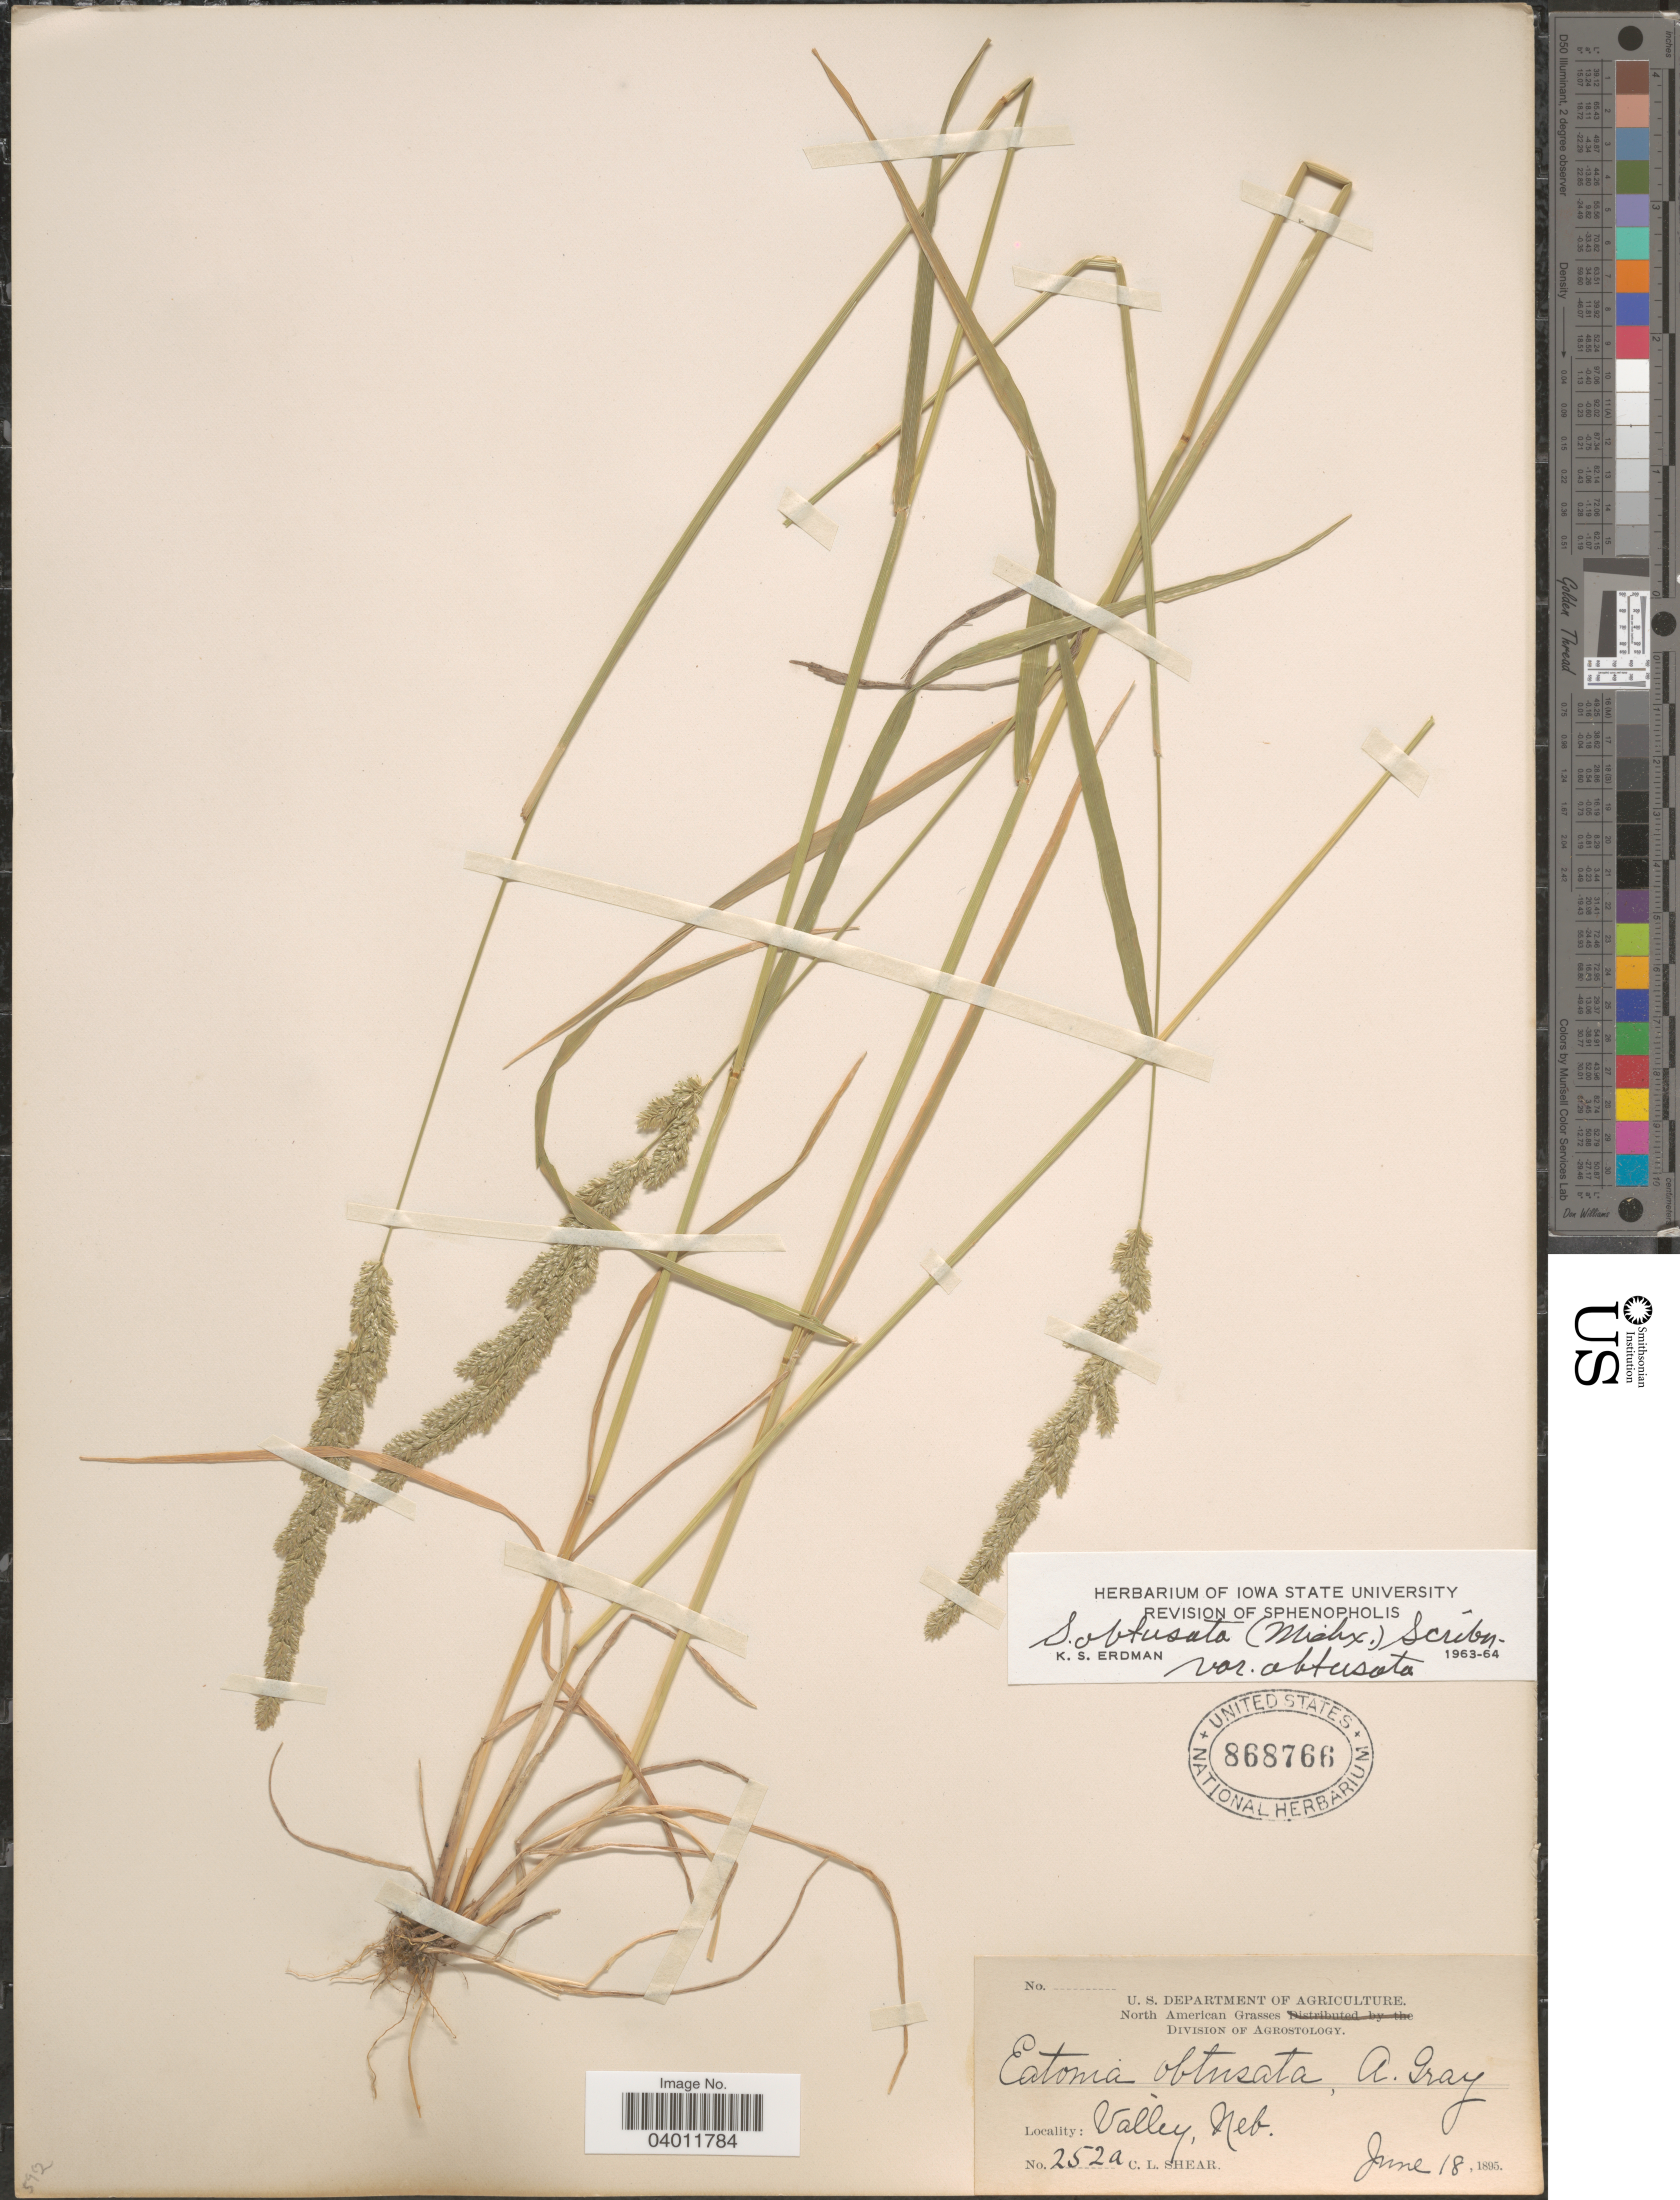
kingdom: Plantae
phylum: Tracheophyta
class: Liliopsida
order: Poales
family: Poaceae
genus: Sphenopholis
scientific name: Sphenopholis obtusata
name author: (Michx.) Scribn.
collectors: C. L. Shear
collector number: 252a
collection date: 1895-06-18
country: United States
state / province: Nebraska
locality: Valley.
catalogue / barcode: US 868766